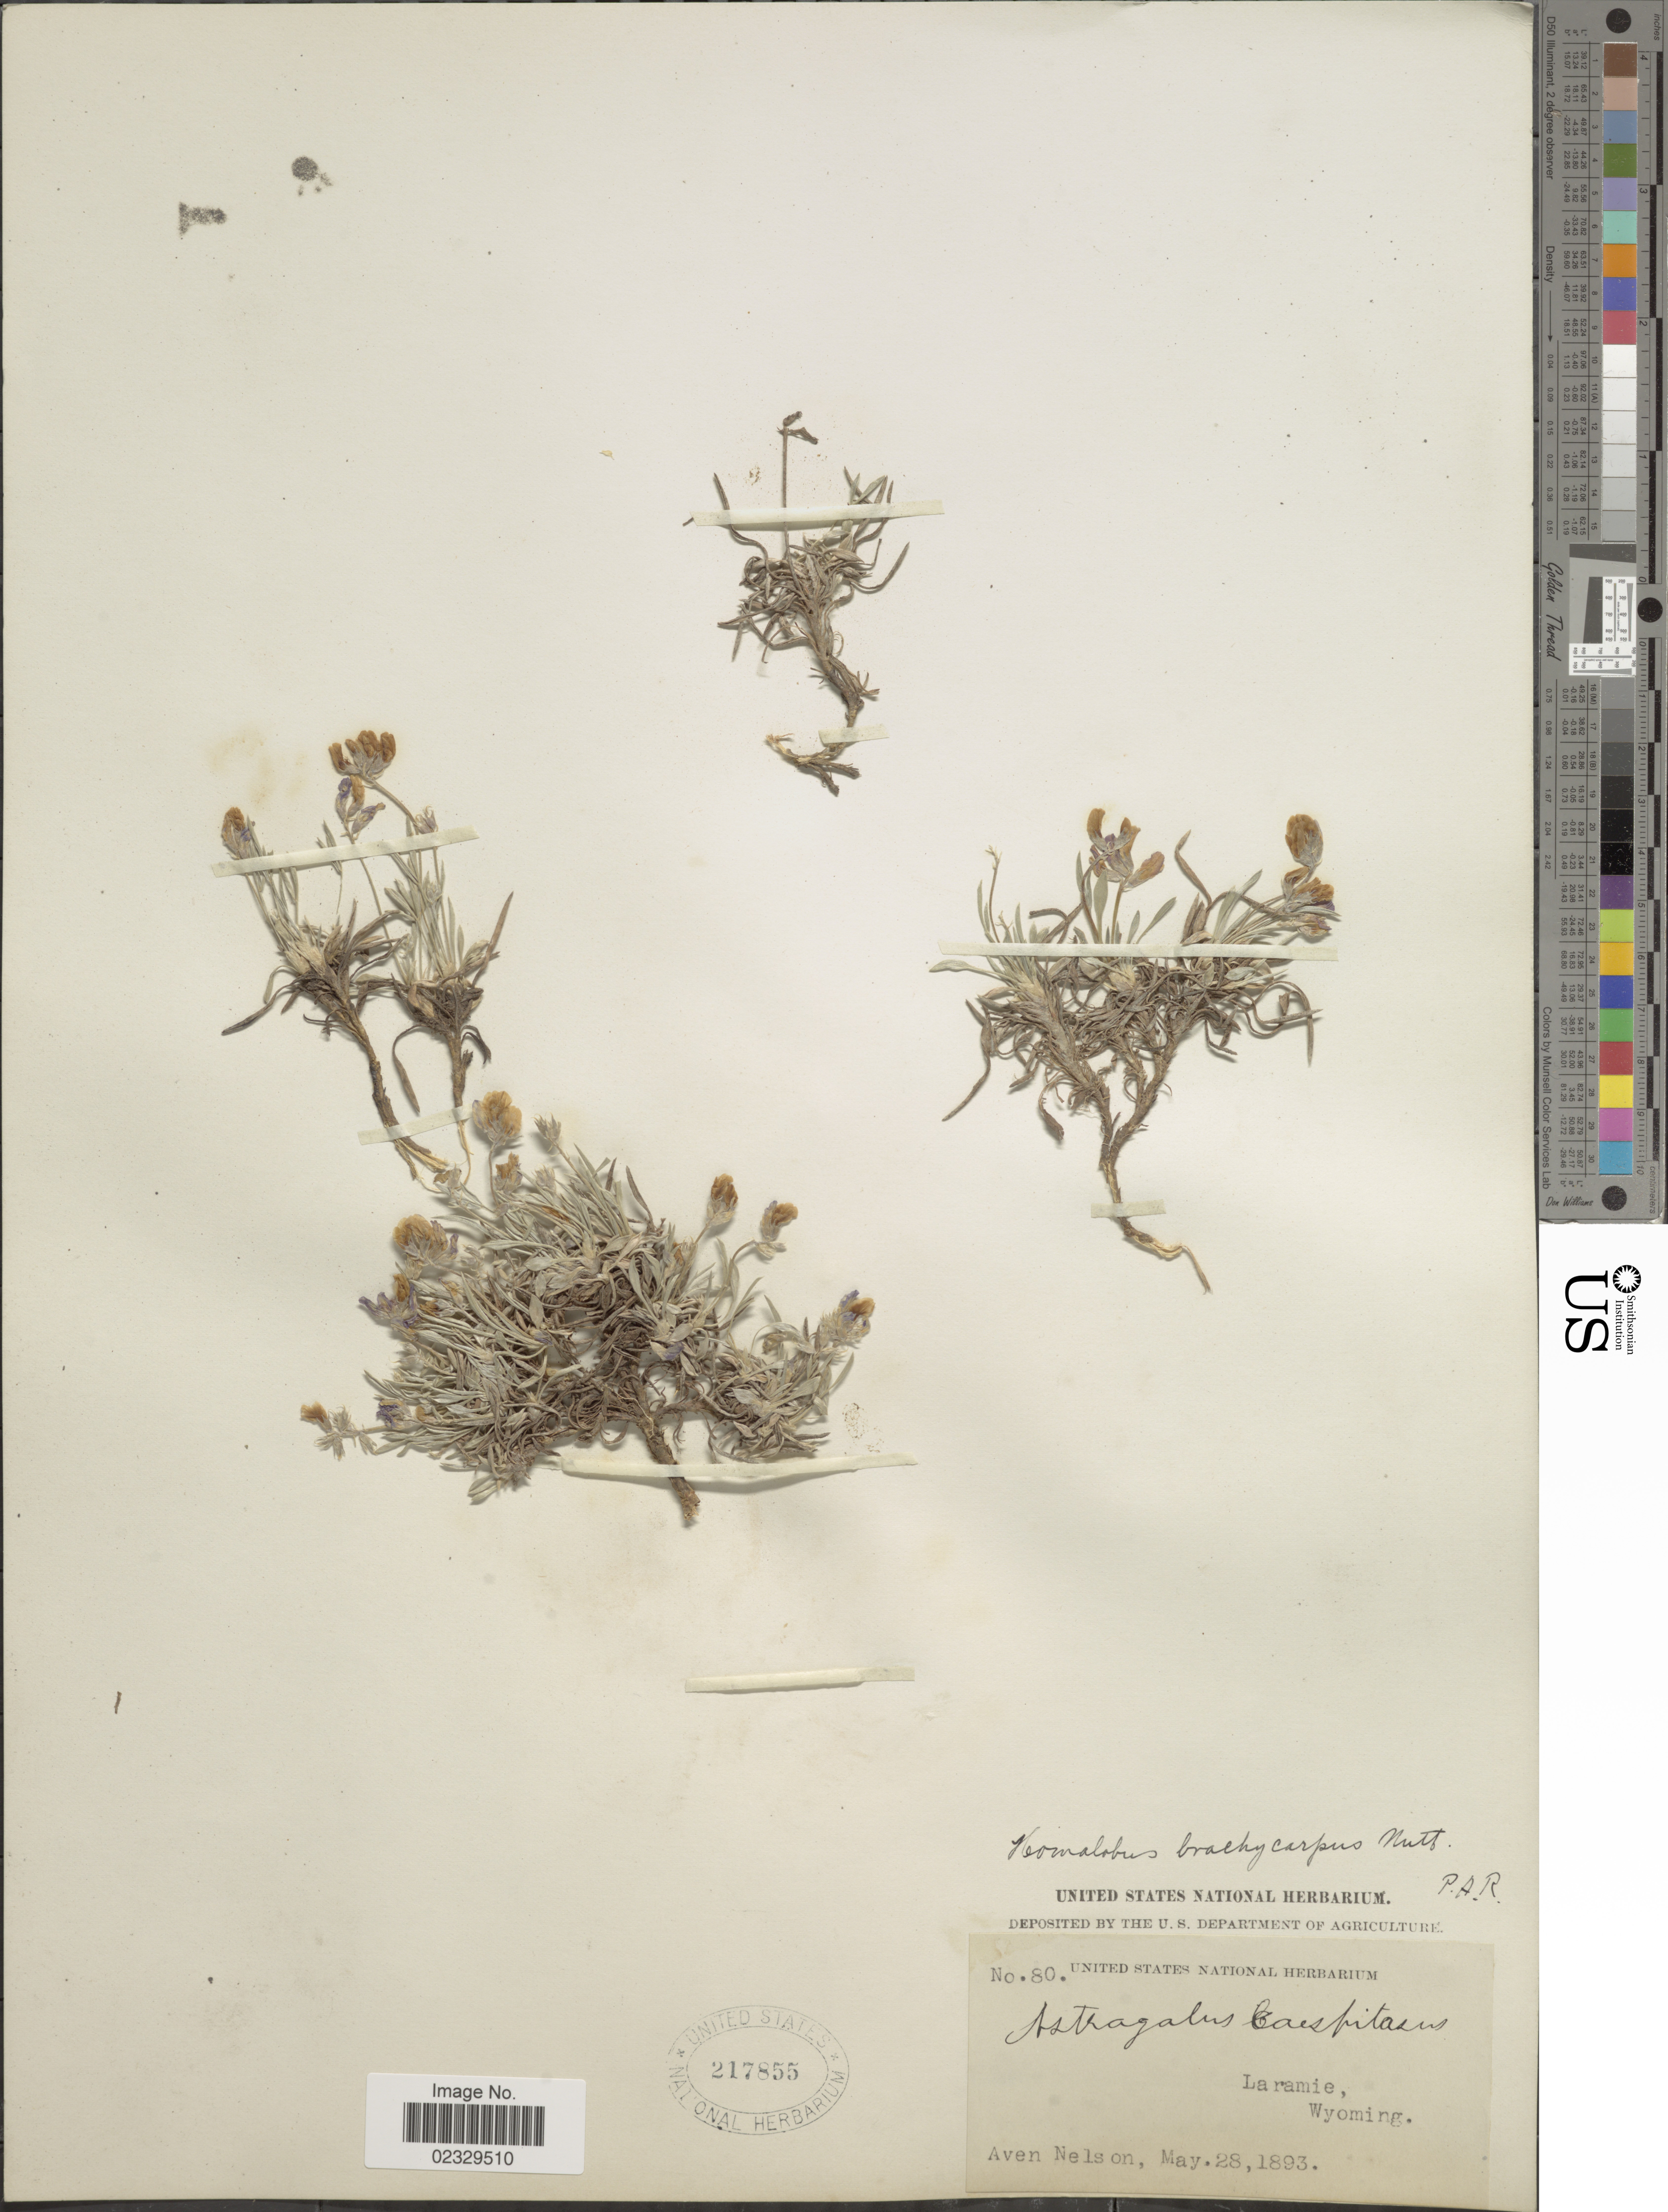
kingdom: Plantae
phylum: Tracheophyta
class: Magnoliopsida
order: Fabales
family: Fabaceae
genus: Astragalus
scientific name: Astragalus brachycarpus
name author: M. Bieb.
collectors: A. Nelson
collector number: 80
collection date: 1893-05-28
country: United States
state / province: Wyoming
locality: Laramie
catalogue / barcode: US 217855